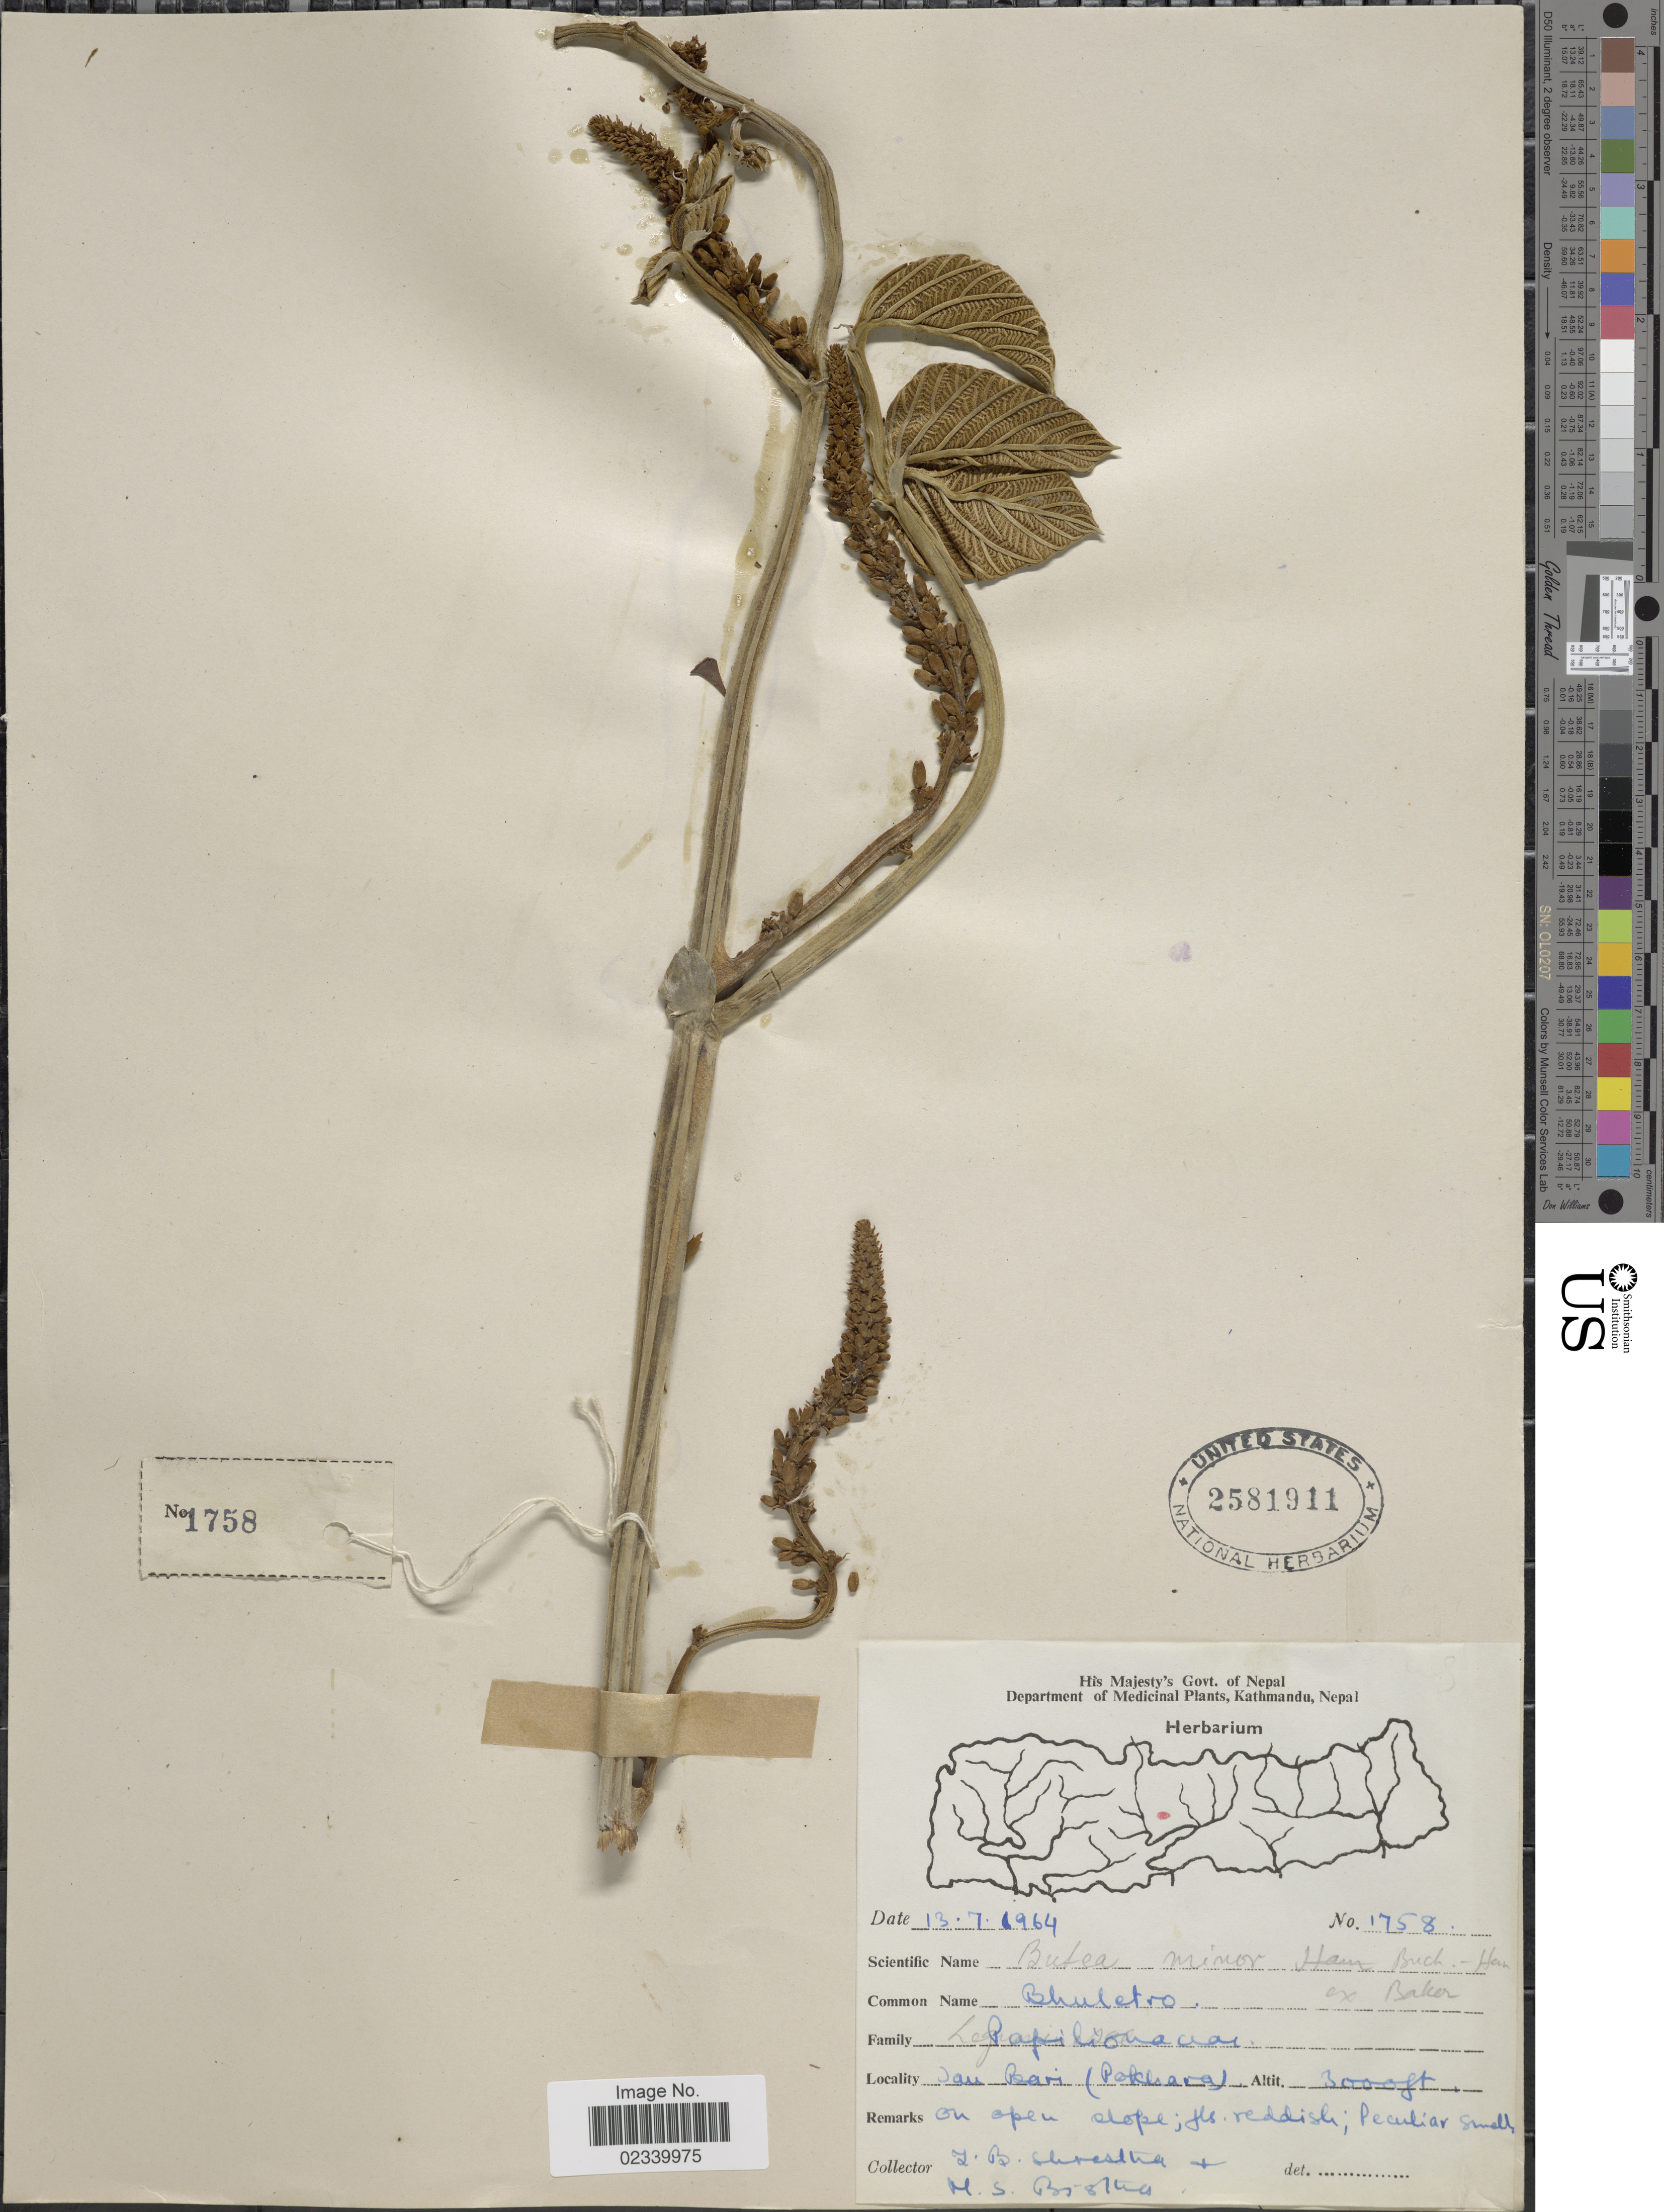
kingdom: Plantae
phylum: Tracheophyta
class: Magnoliopsida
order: Fabales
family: Fabaceae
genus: Butea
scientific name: Butea minor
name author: Buch.-Ham. ex Wall.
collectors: T. B. Shrestha & M. Bista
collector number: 1758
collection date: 1964-07-13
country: Nepal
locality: Jan Bari (Pokhara), on open slope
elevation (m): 914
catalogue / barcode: US 2581911